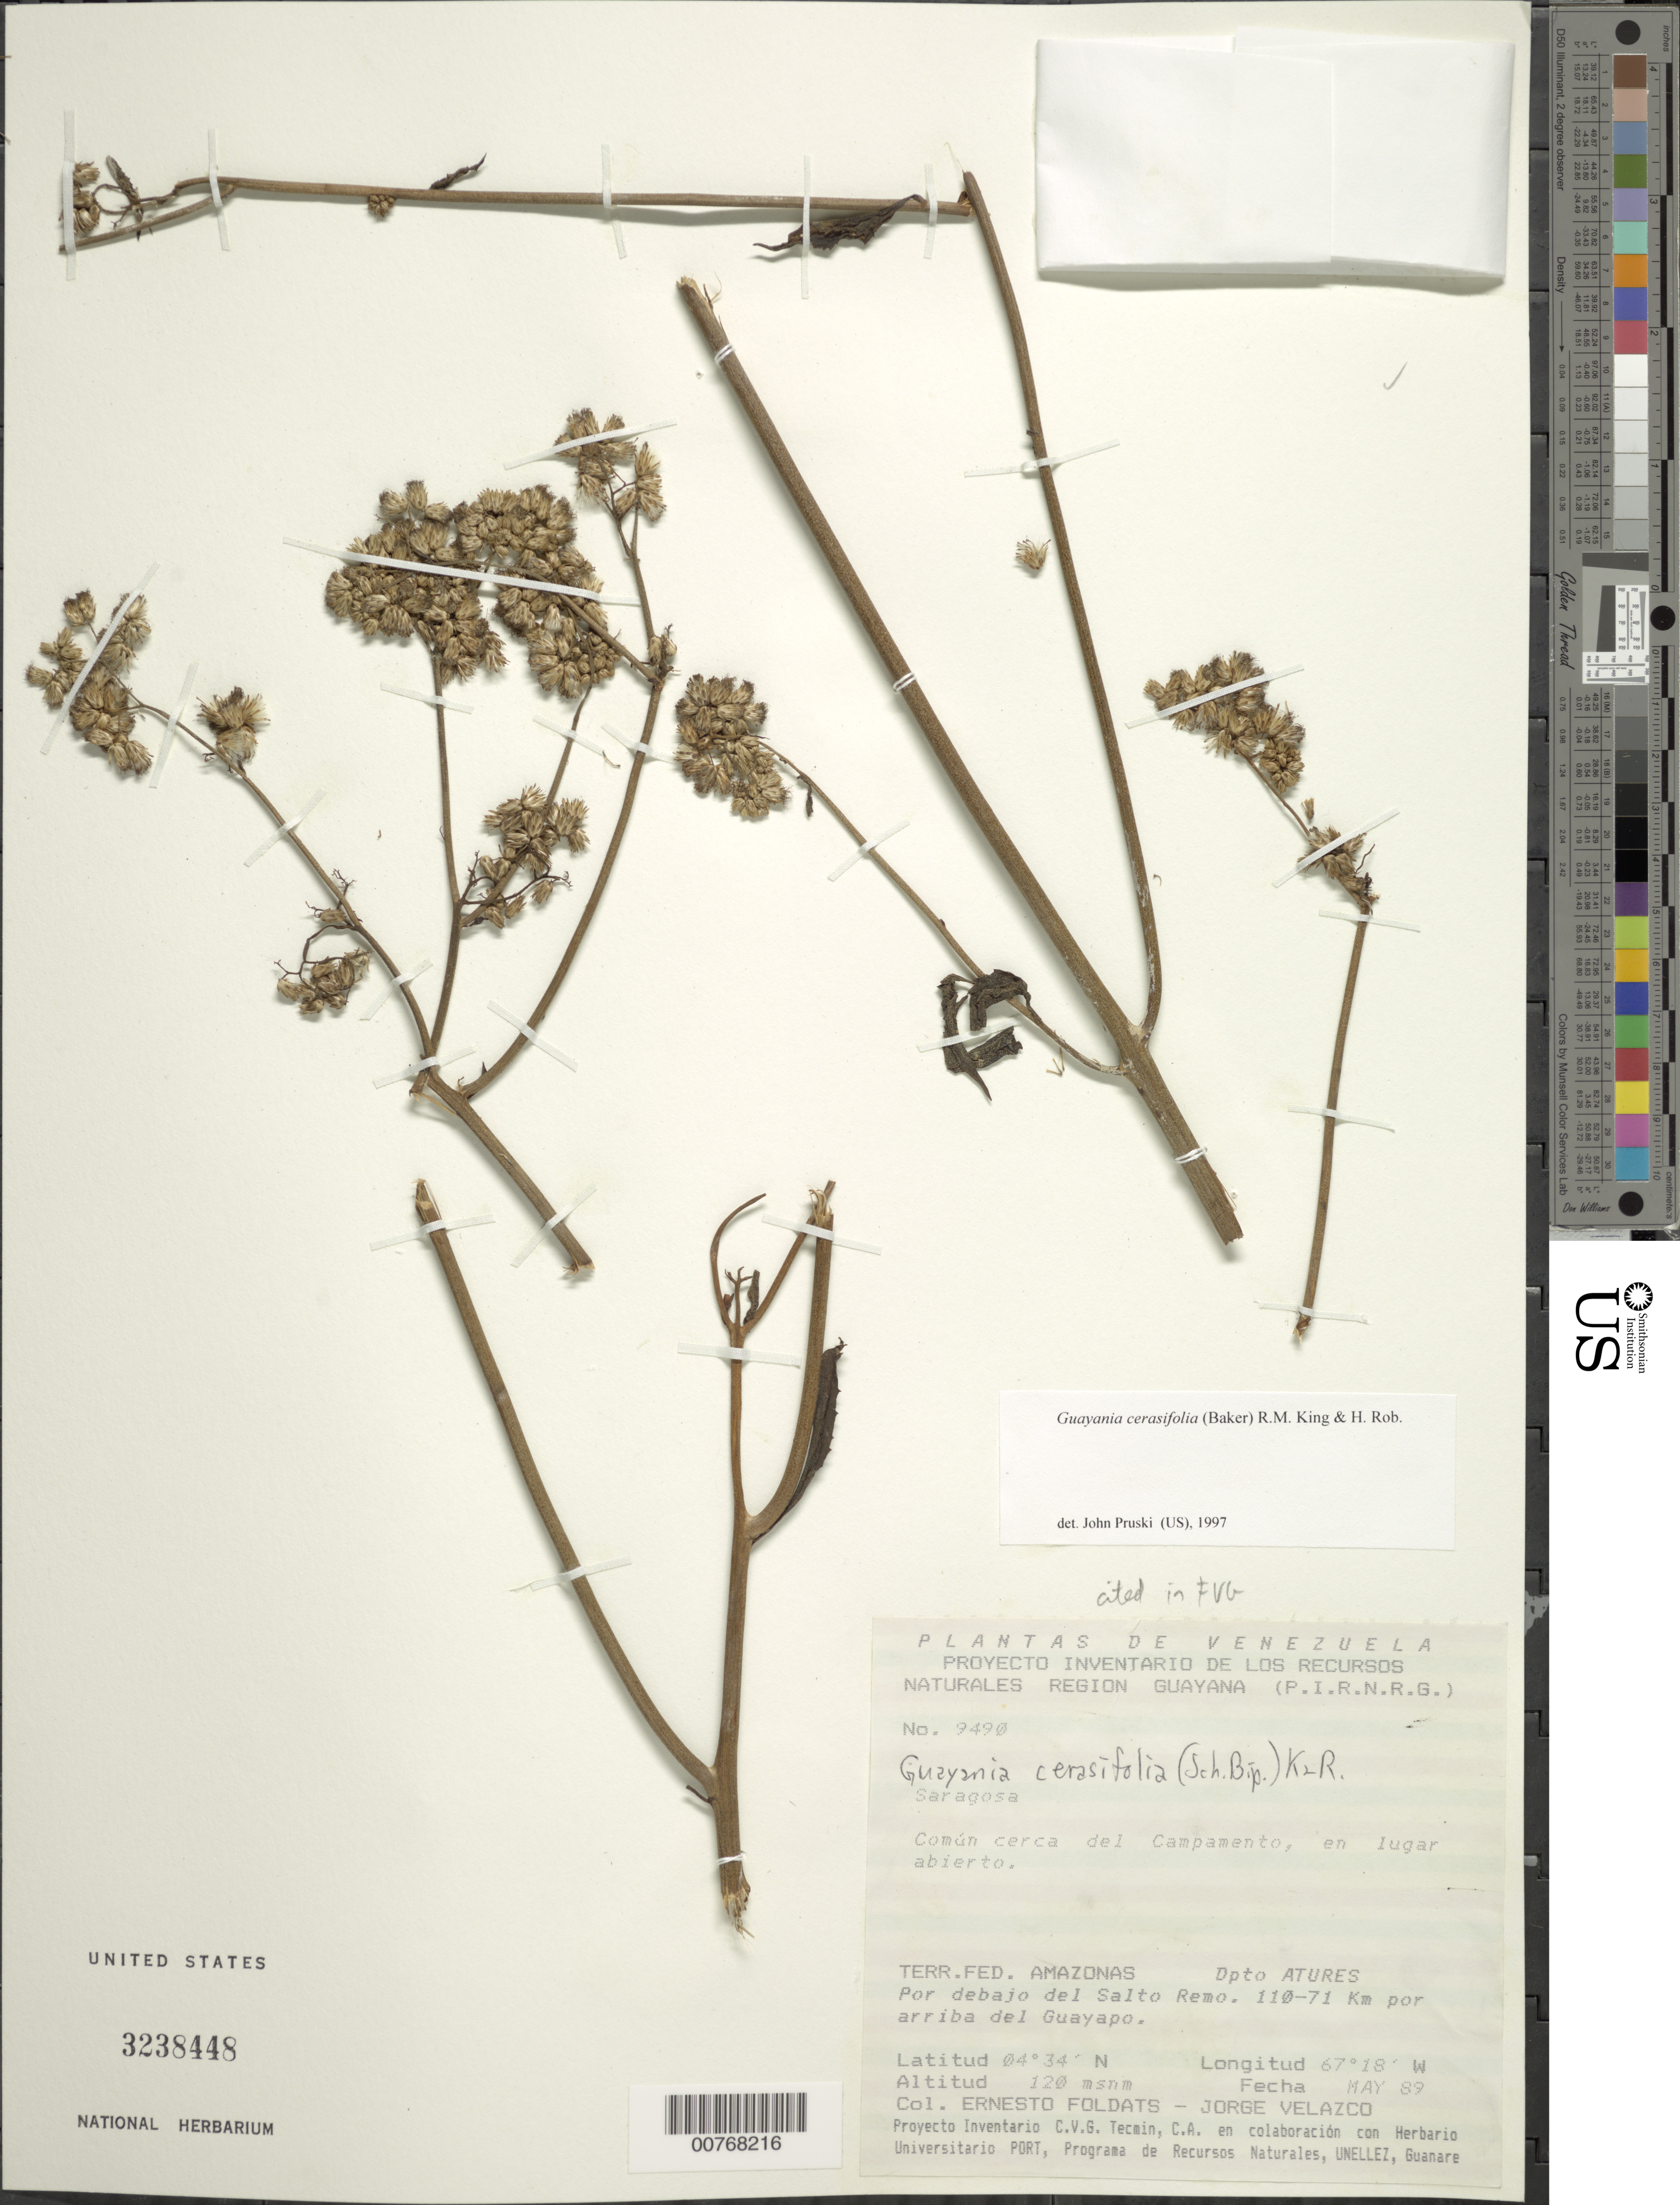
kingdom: Plantae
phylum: Tracheophyta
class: Magnoliopsida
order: Asterales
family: Asteraceae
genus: Guayania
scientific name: Guayania cerasifolia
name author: (Sch. Bip. ex Baker) R.M. King & H. Rob.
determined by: Pruski, J. F.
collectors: E. Foldats & J. Velazco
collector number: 9490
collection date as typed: May-89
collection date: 1989-05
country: Venezuela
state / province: Amazonas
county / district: Atures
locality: Salto Remo, 110-71 km por arriba del Guayapo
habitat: cerca del Campamento, en luga abierto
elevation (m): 120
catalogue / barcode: US 3238448